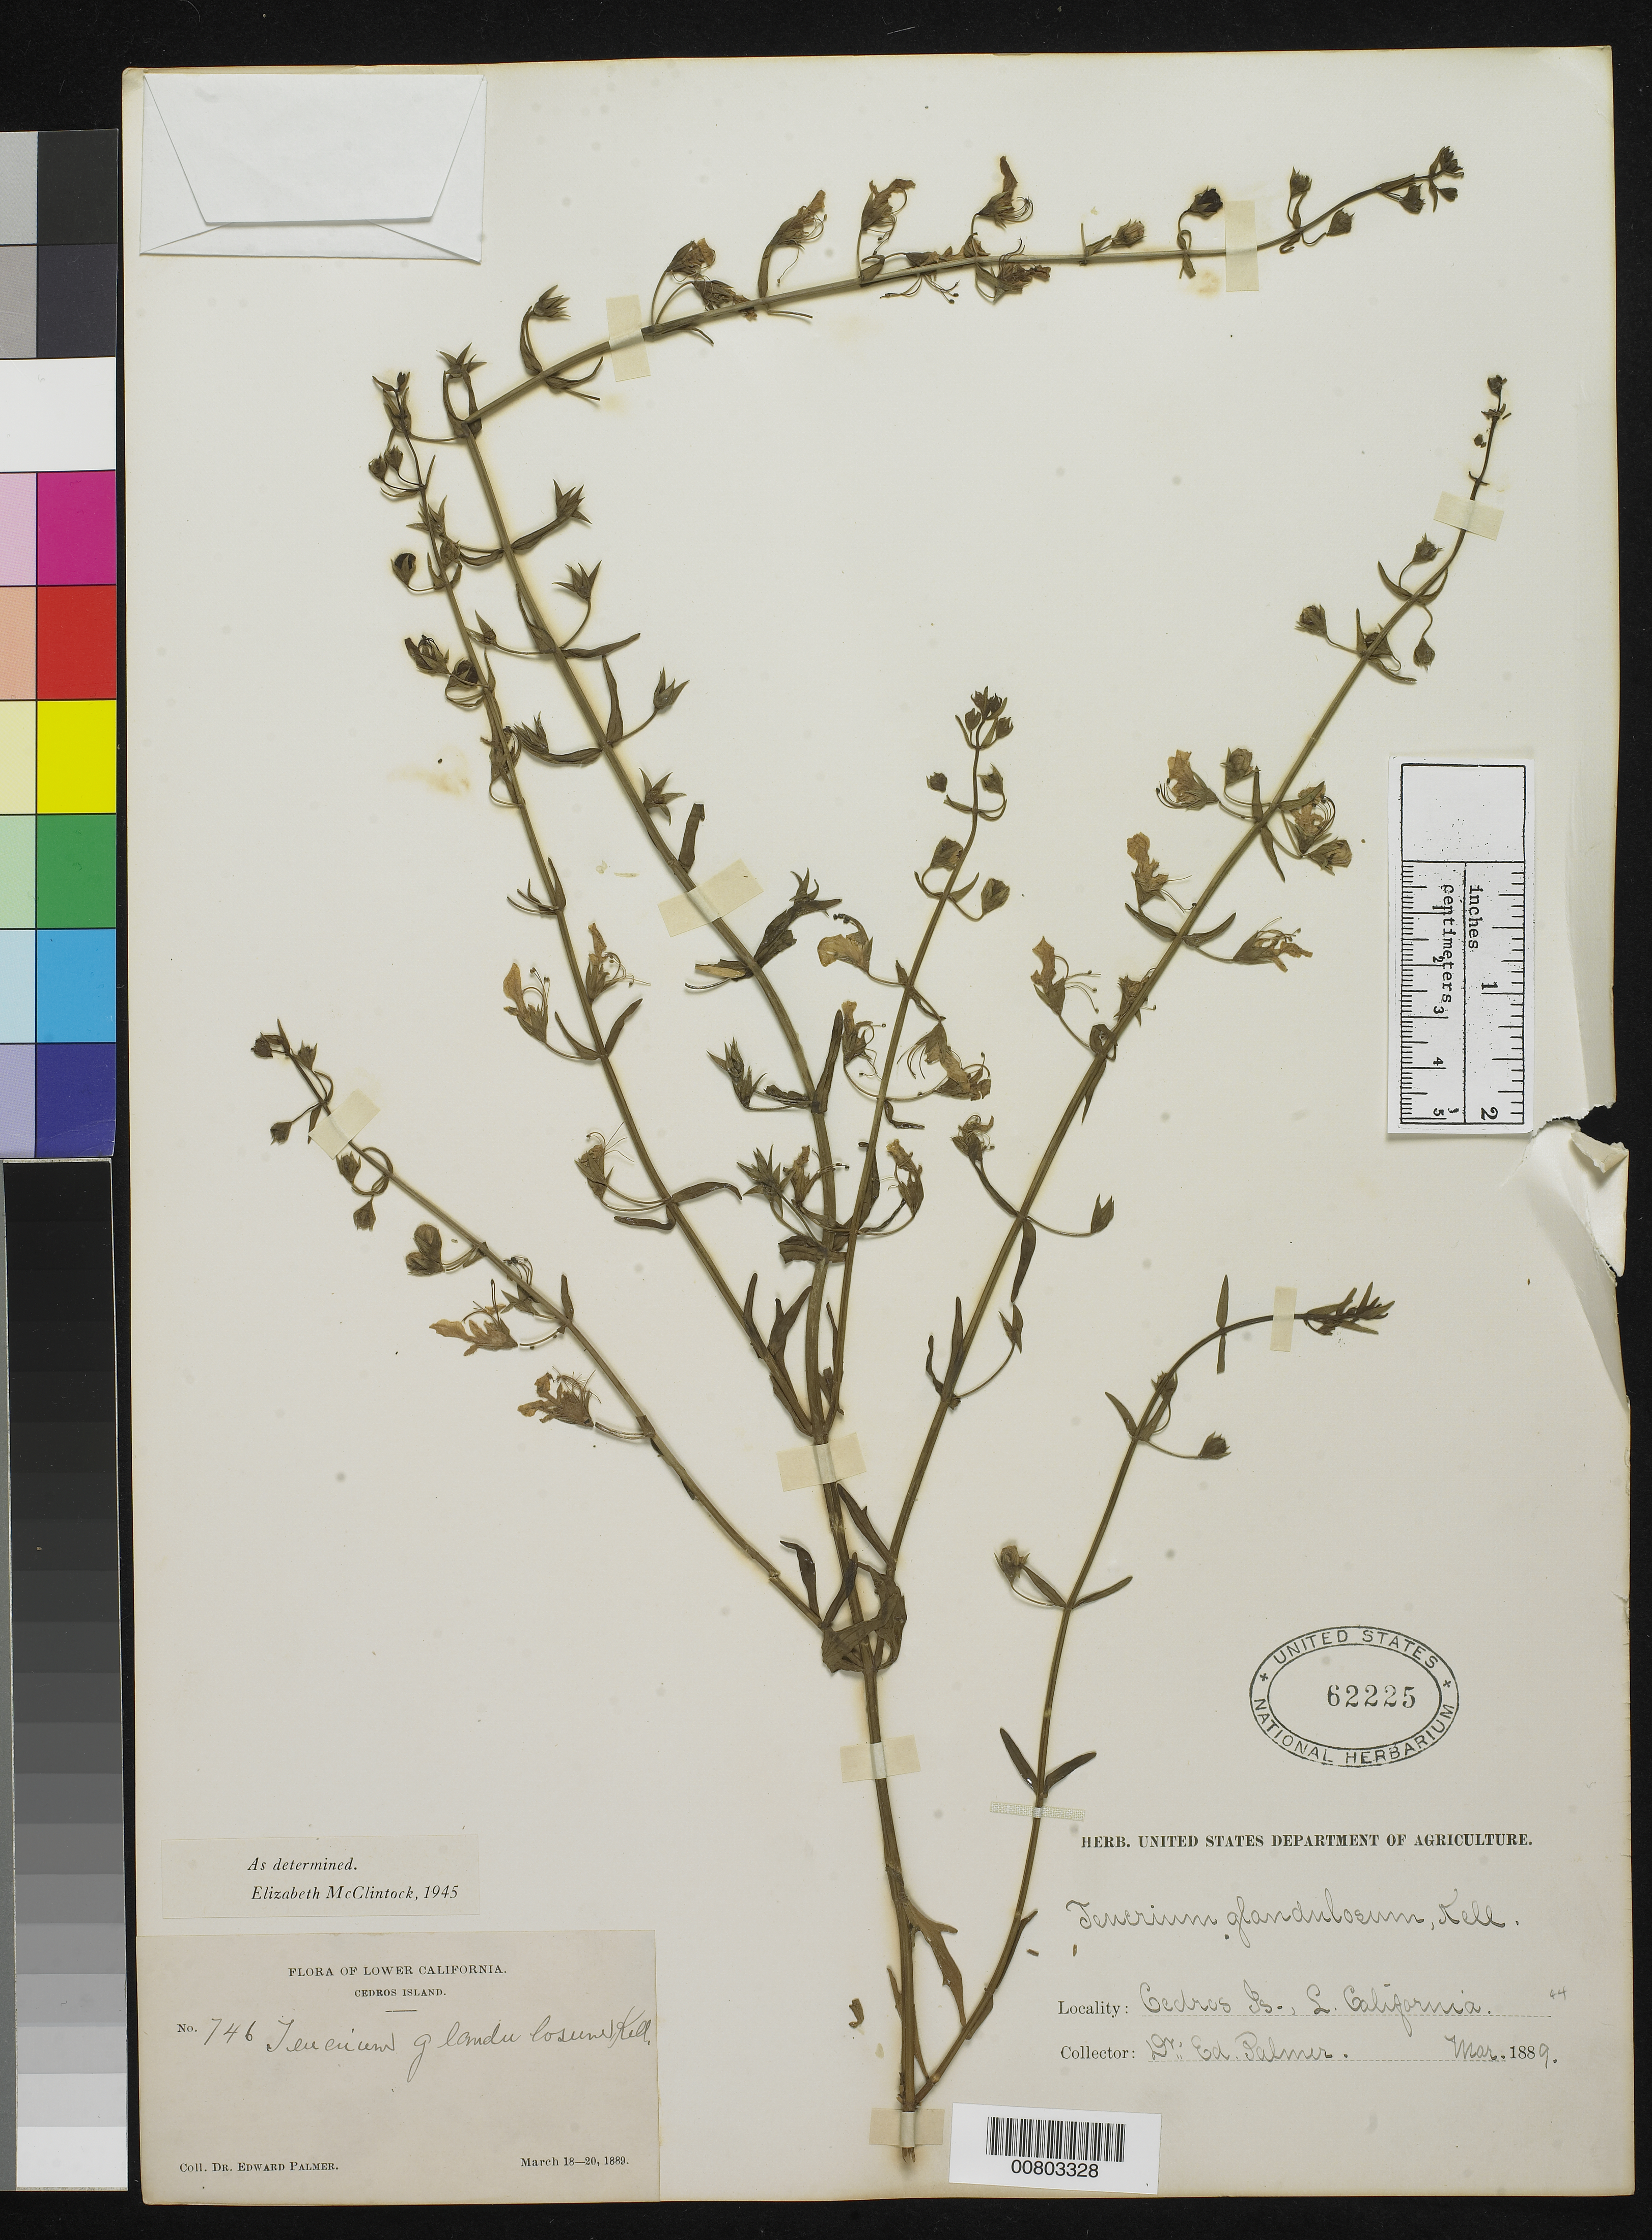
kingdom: Plantae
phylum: Tracheophyta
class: Magnoliopsida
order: Lamiales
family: Lamiaceae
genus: Teucrium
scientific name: Teucrium glandulosum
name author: Kellogg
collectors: E. Palmer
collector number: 746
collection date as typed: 18 Mar 1889 to 20 Mar 1889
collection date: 1889-03-18/1889-03-20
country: Mexico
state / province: Baja California Norte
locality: Cedros Is., Lower California.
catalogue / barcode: US 62225